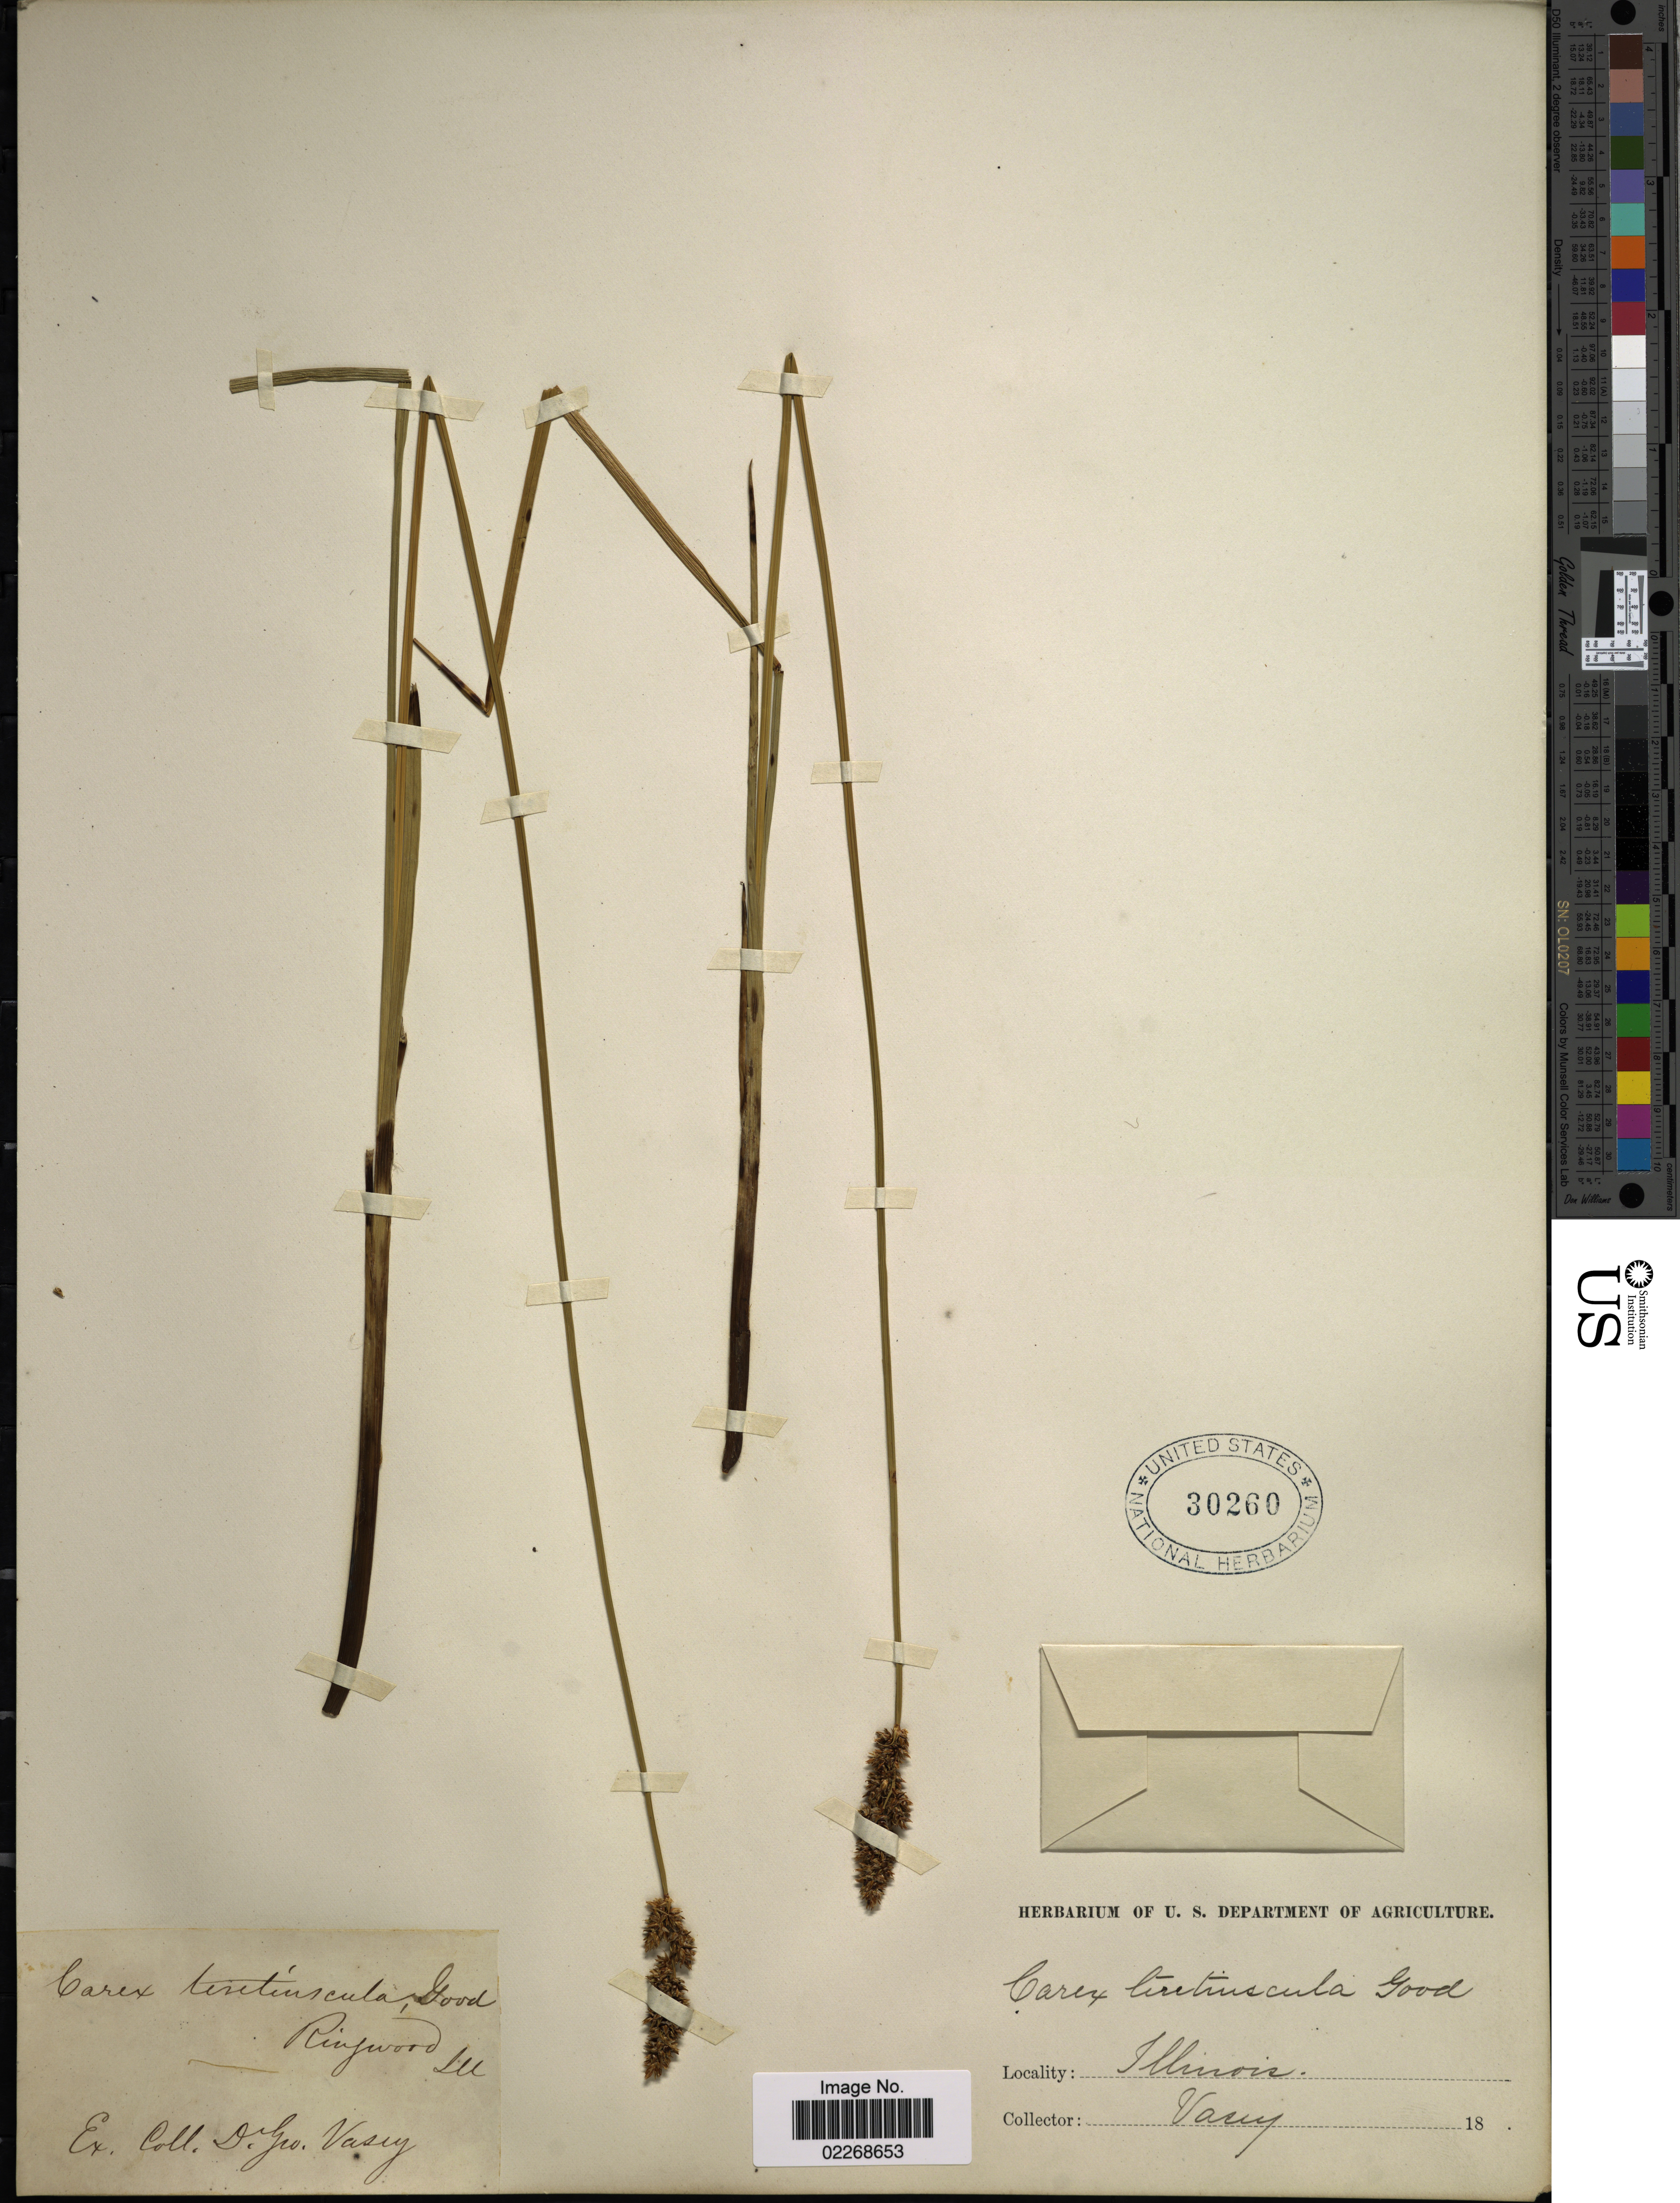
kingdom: Plantae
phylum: Tracheophyta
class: Liliopsida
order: Poales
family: Cyperaceae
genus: Carex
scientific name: Carex diandra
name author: Schrank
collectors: G. Vasey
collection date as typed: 18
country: United States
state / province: Illinois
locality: Ringwood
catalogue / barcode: US 30260